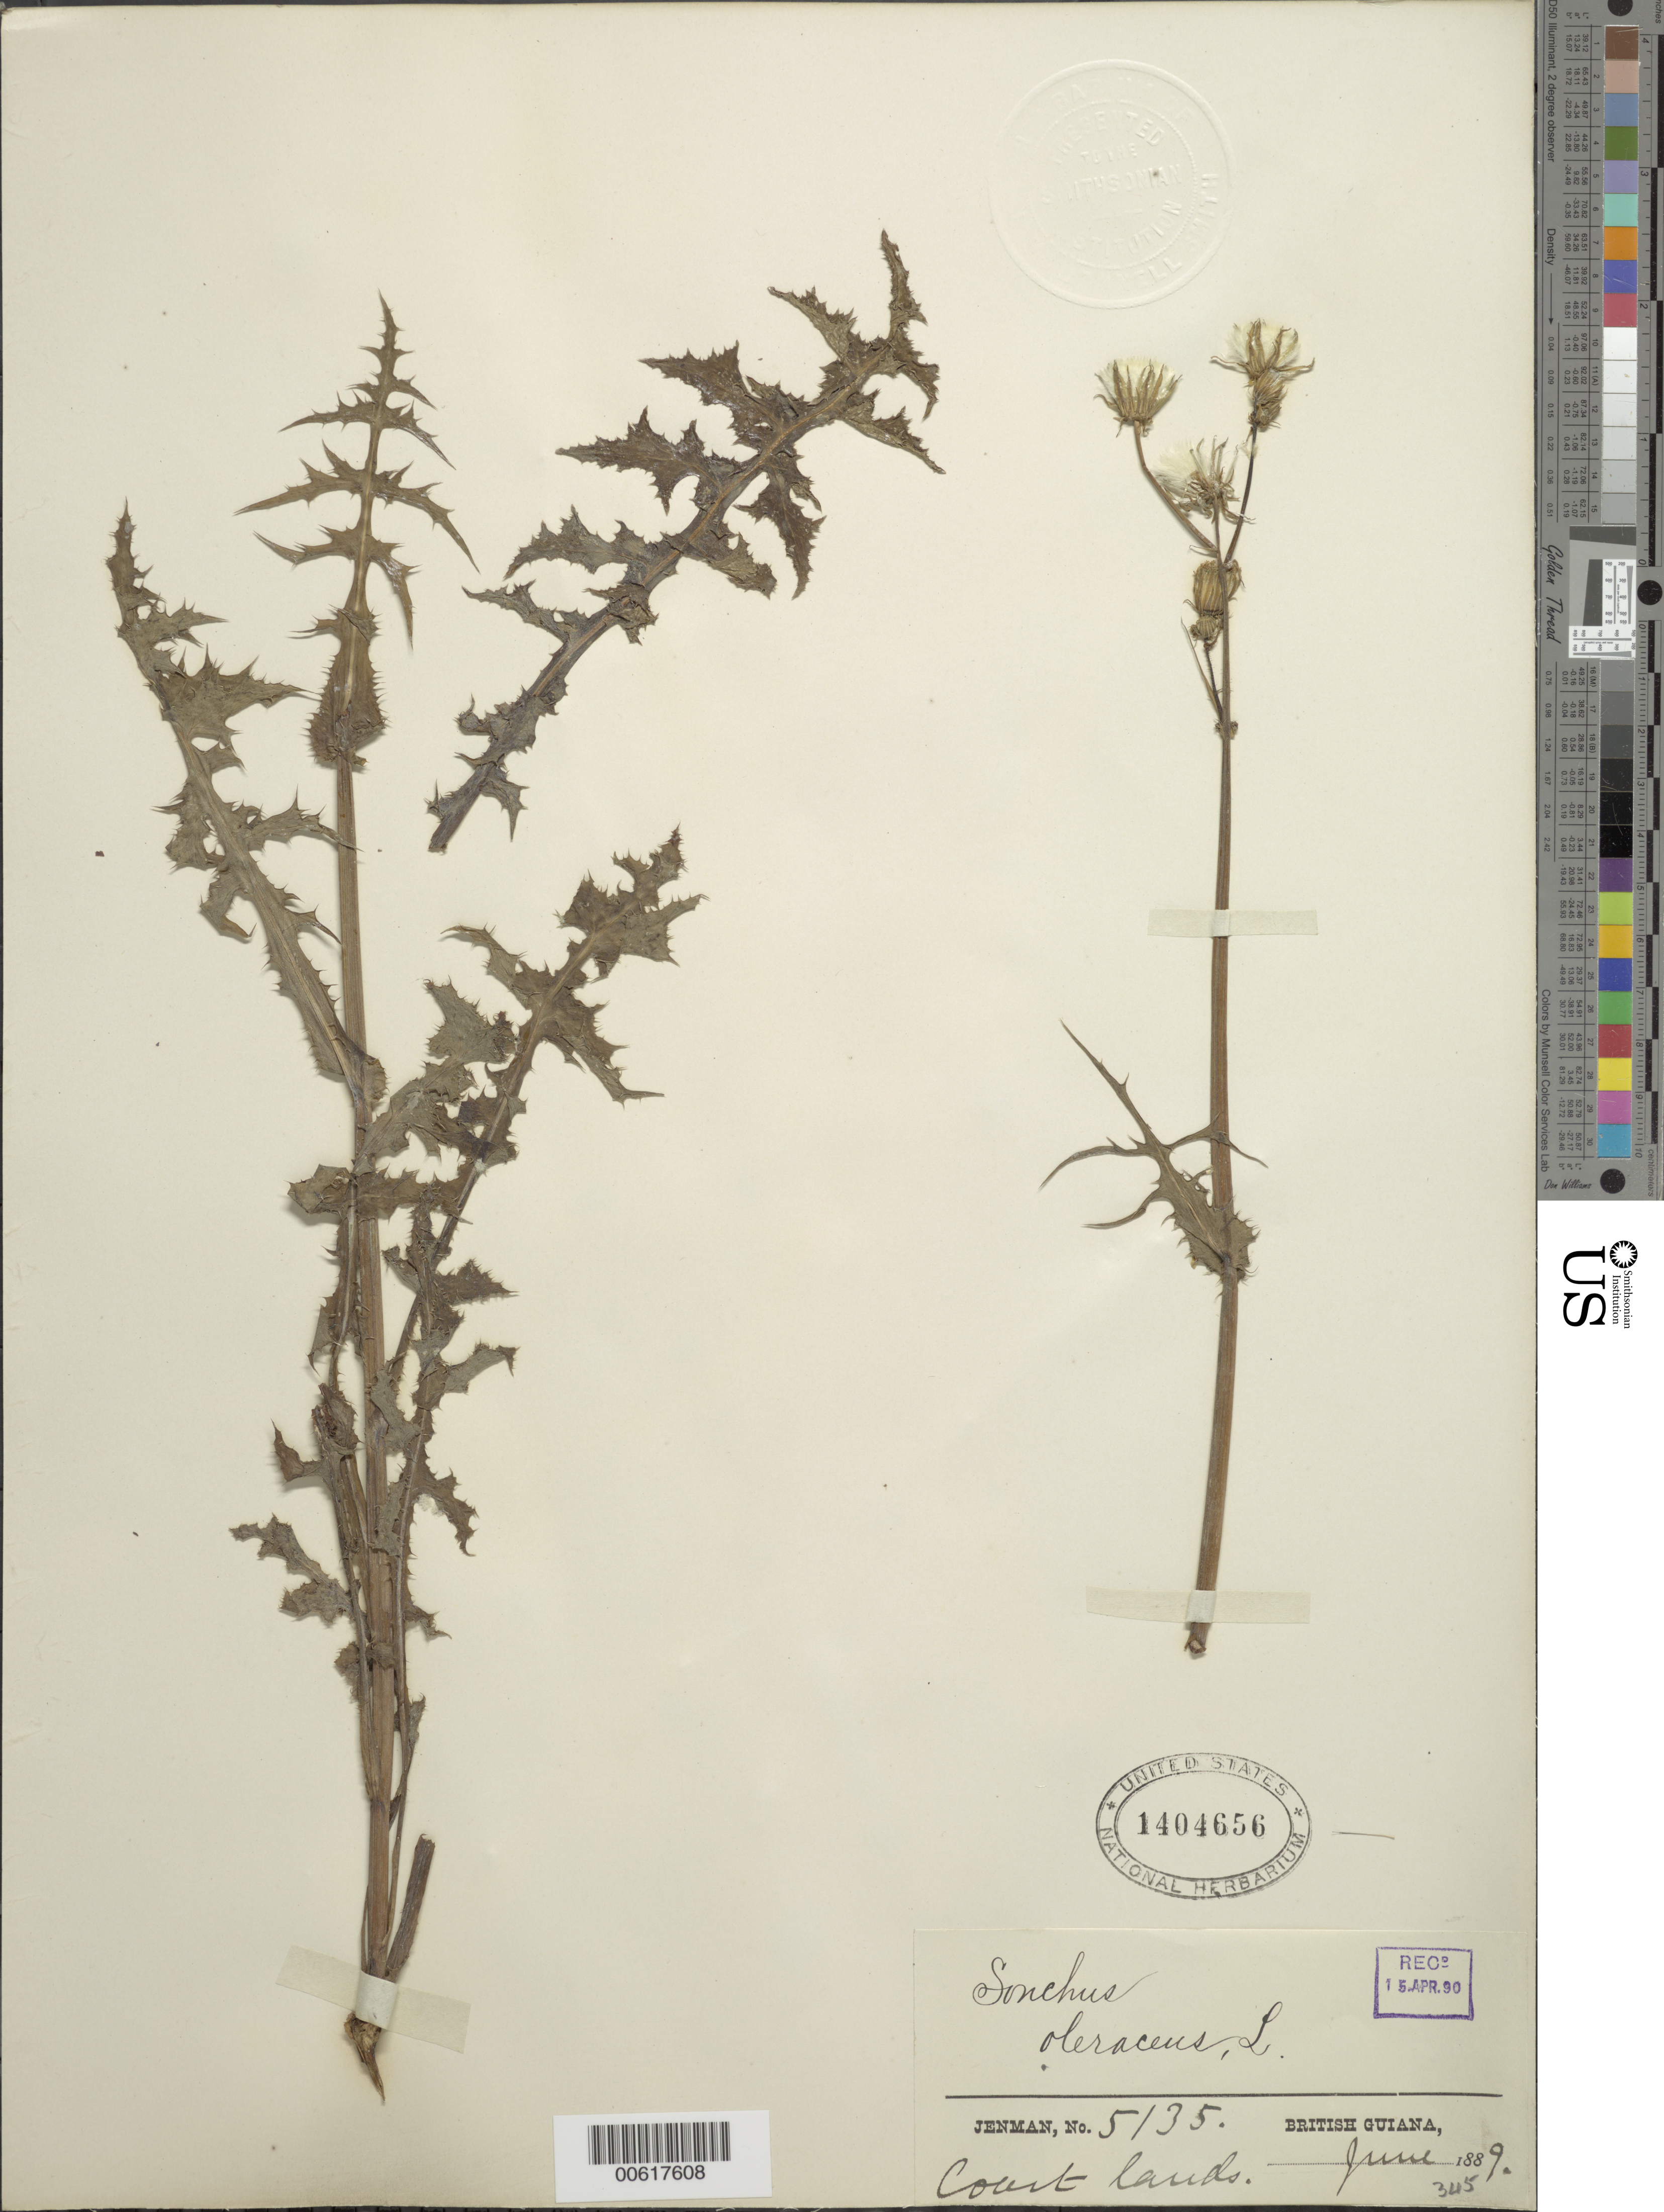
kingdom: Plantae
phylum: Tracheophyta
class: Magnoliopsida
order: Asterales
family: Asteraceae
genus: Sonchus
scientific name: Sonchus oleraceus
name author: L.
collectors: G. S. Jenman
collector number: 5135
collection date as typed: June 1889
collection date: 1889-06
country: Guyana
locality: Coast lands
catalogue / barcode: US 1404656